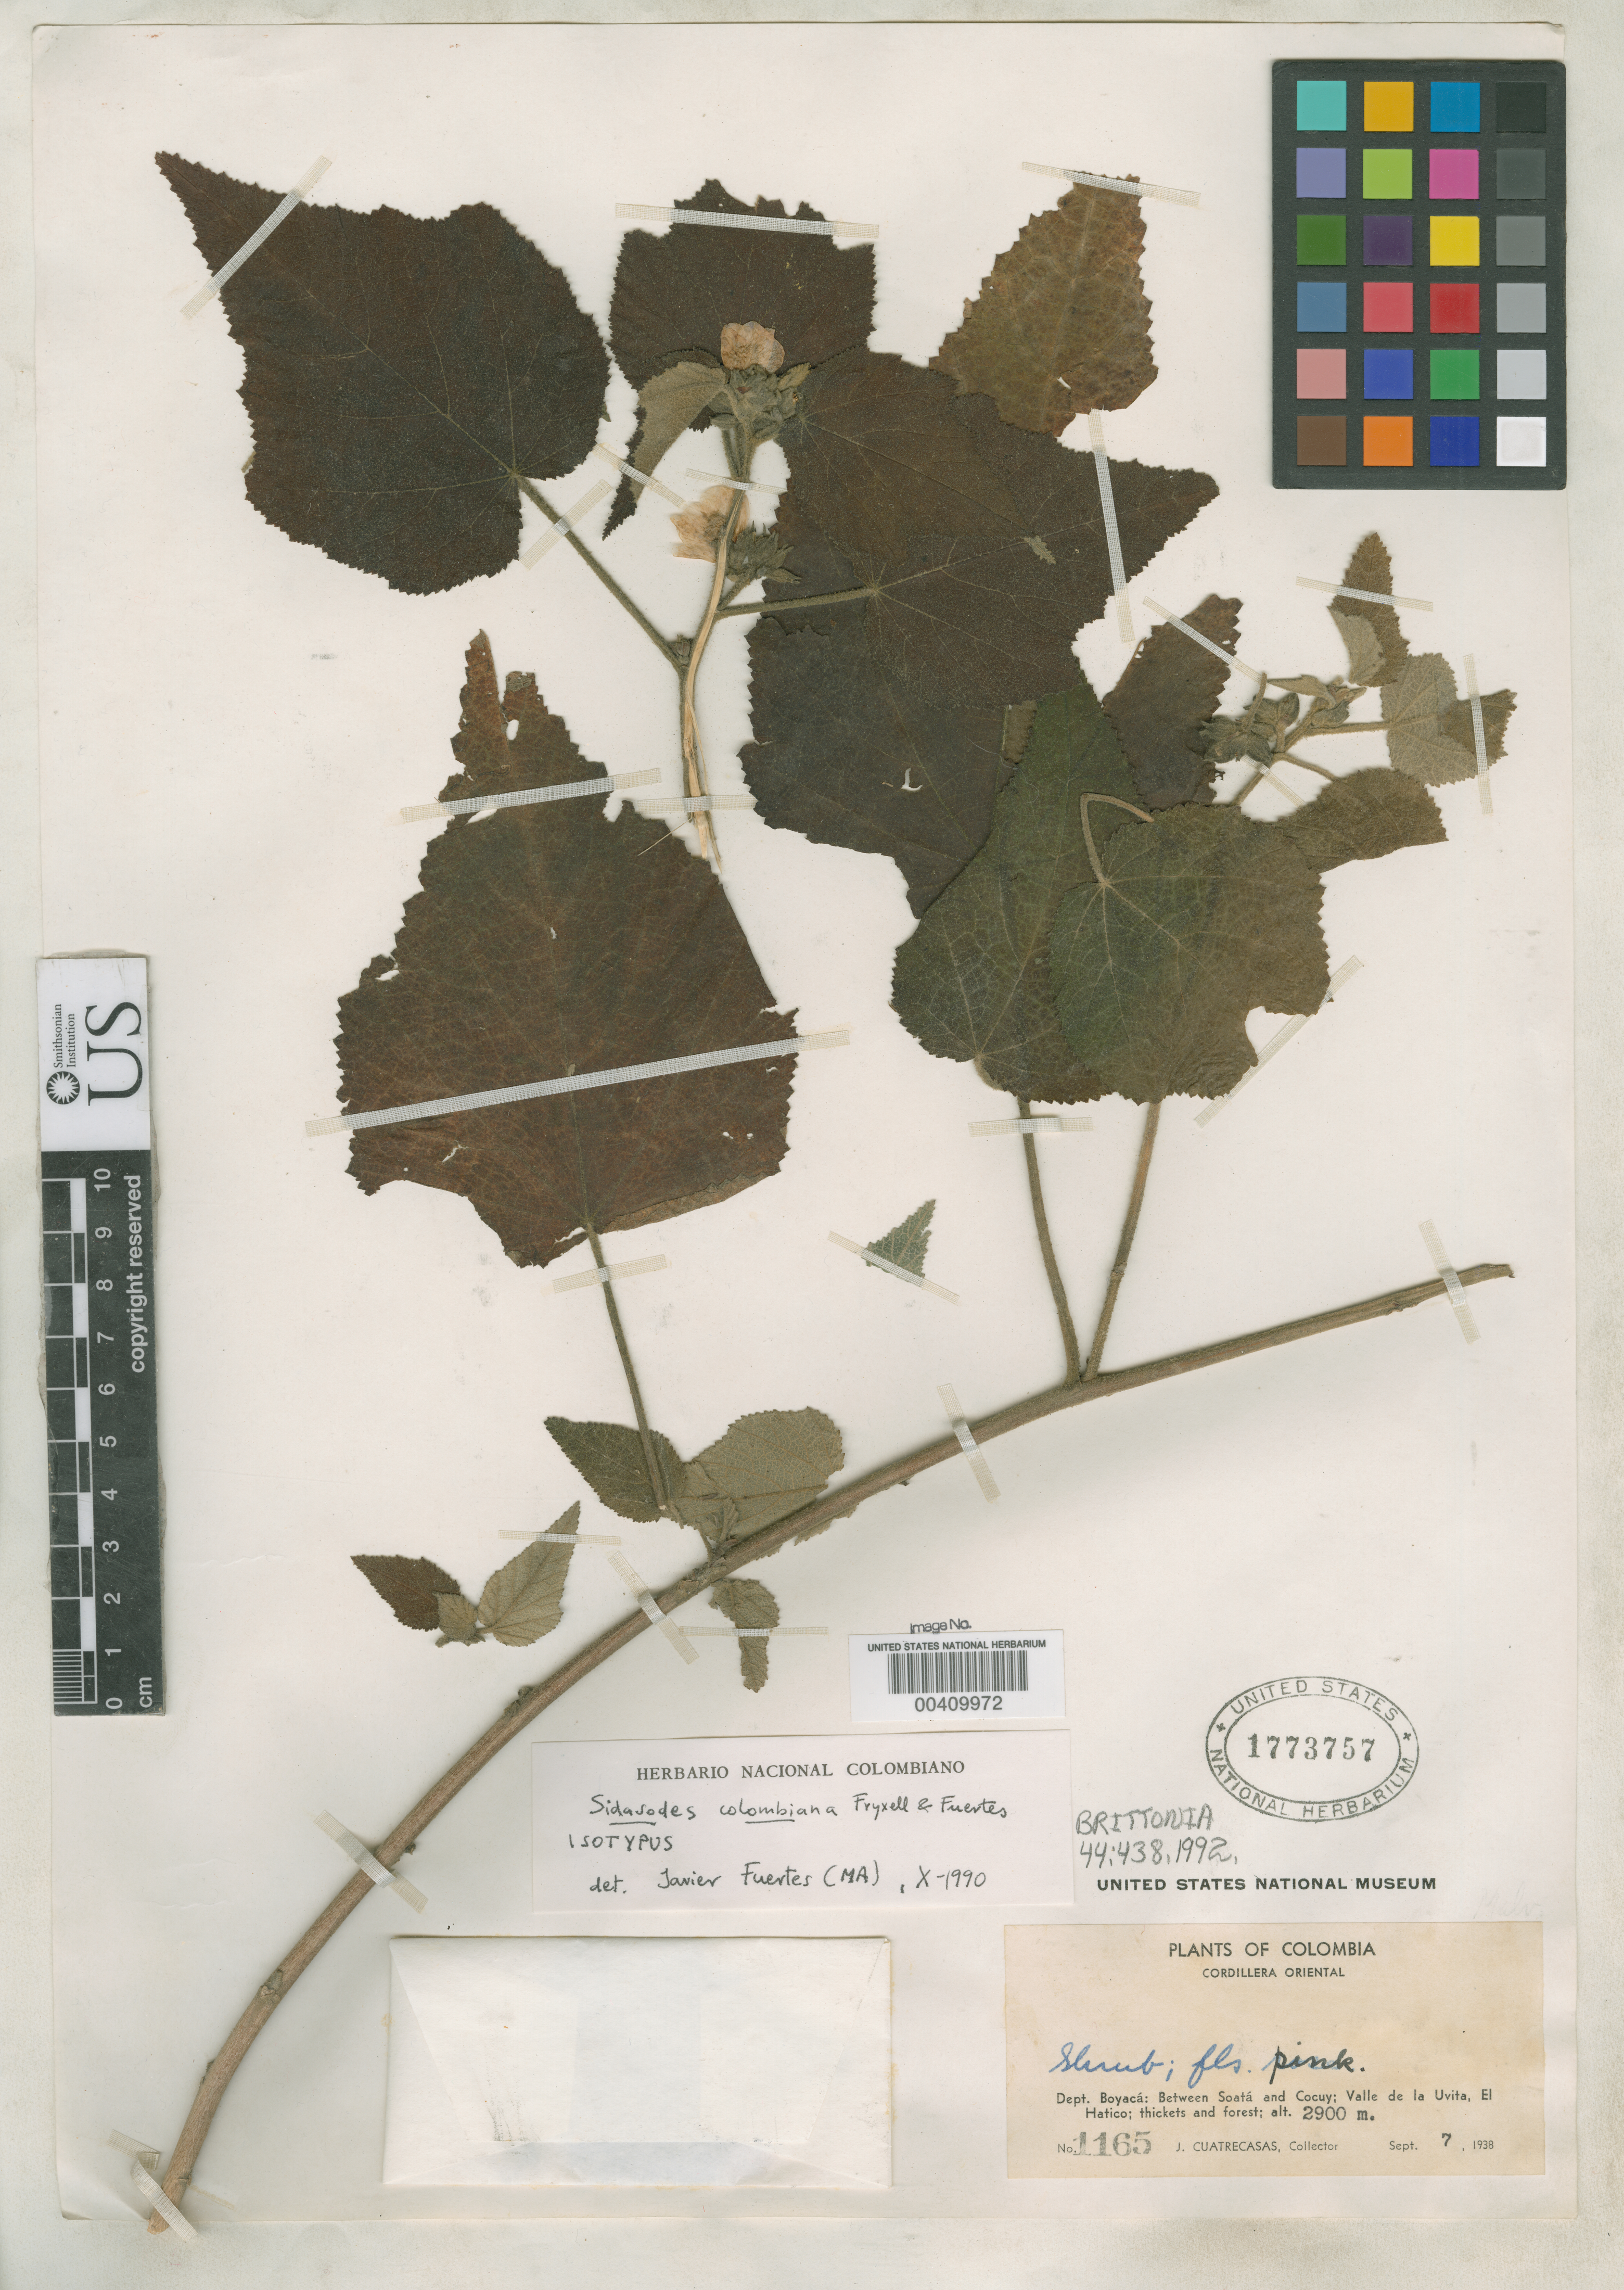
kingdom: Plantae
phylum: Tracheophyta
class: Magnoliopsida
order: Malvales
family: Malvaceae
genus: Sidasodes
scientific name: Sidasodes colombiana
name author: Fryxell & Fuertes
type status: Isotype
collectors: J. Cuatrecasas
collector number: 1165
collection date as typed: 07 Sep 1938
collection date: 1938-09-07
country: Colombia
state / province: Boyacá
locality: Between Soata & Cocuy, Valle de La Uvita, El Hatico.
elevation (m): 2900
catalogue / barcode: US 1773757